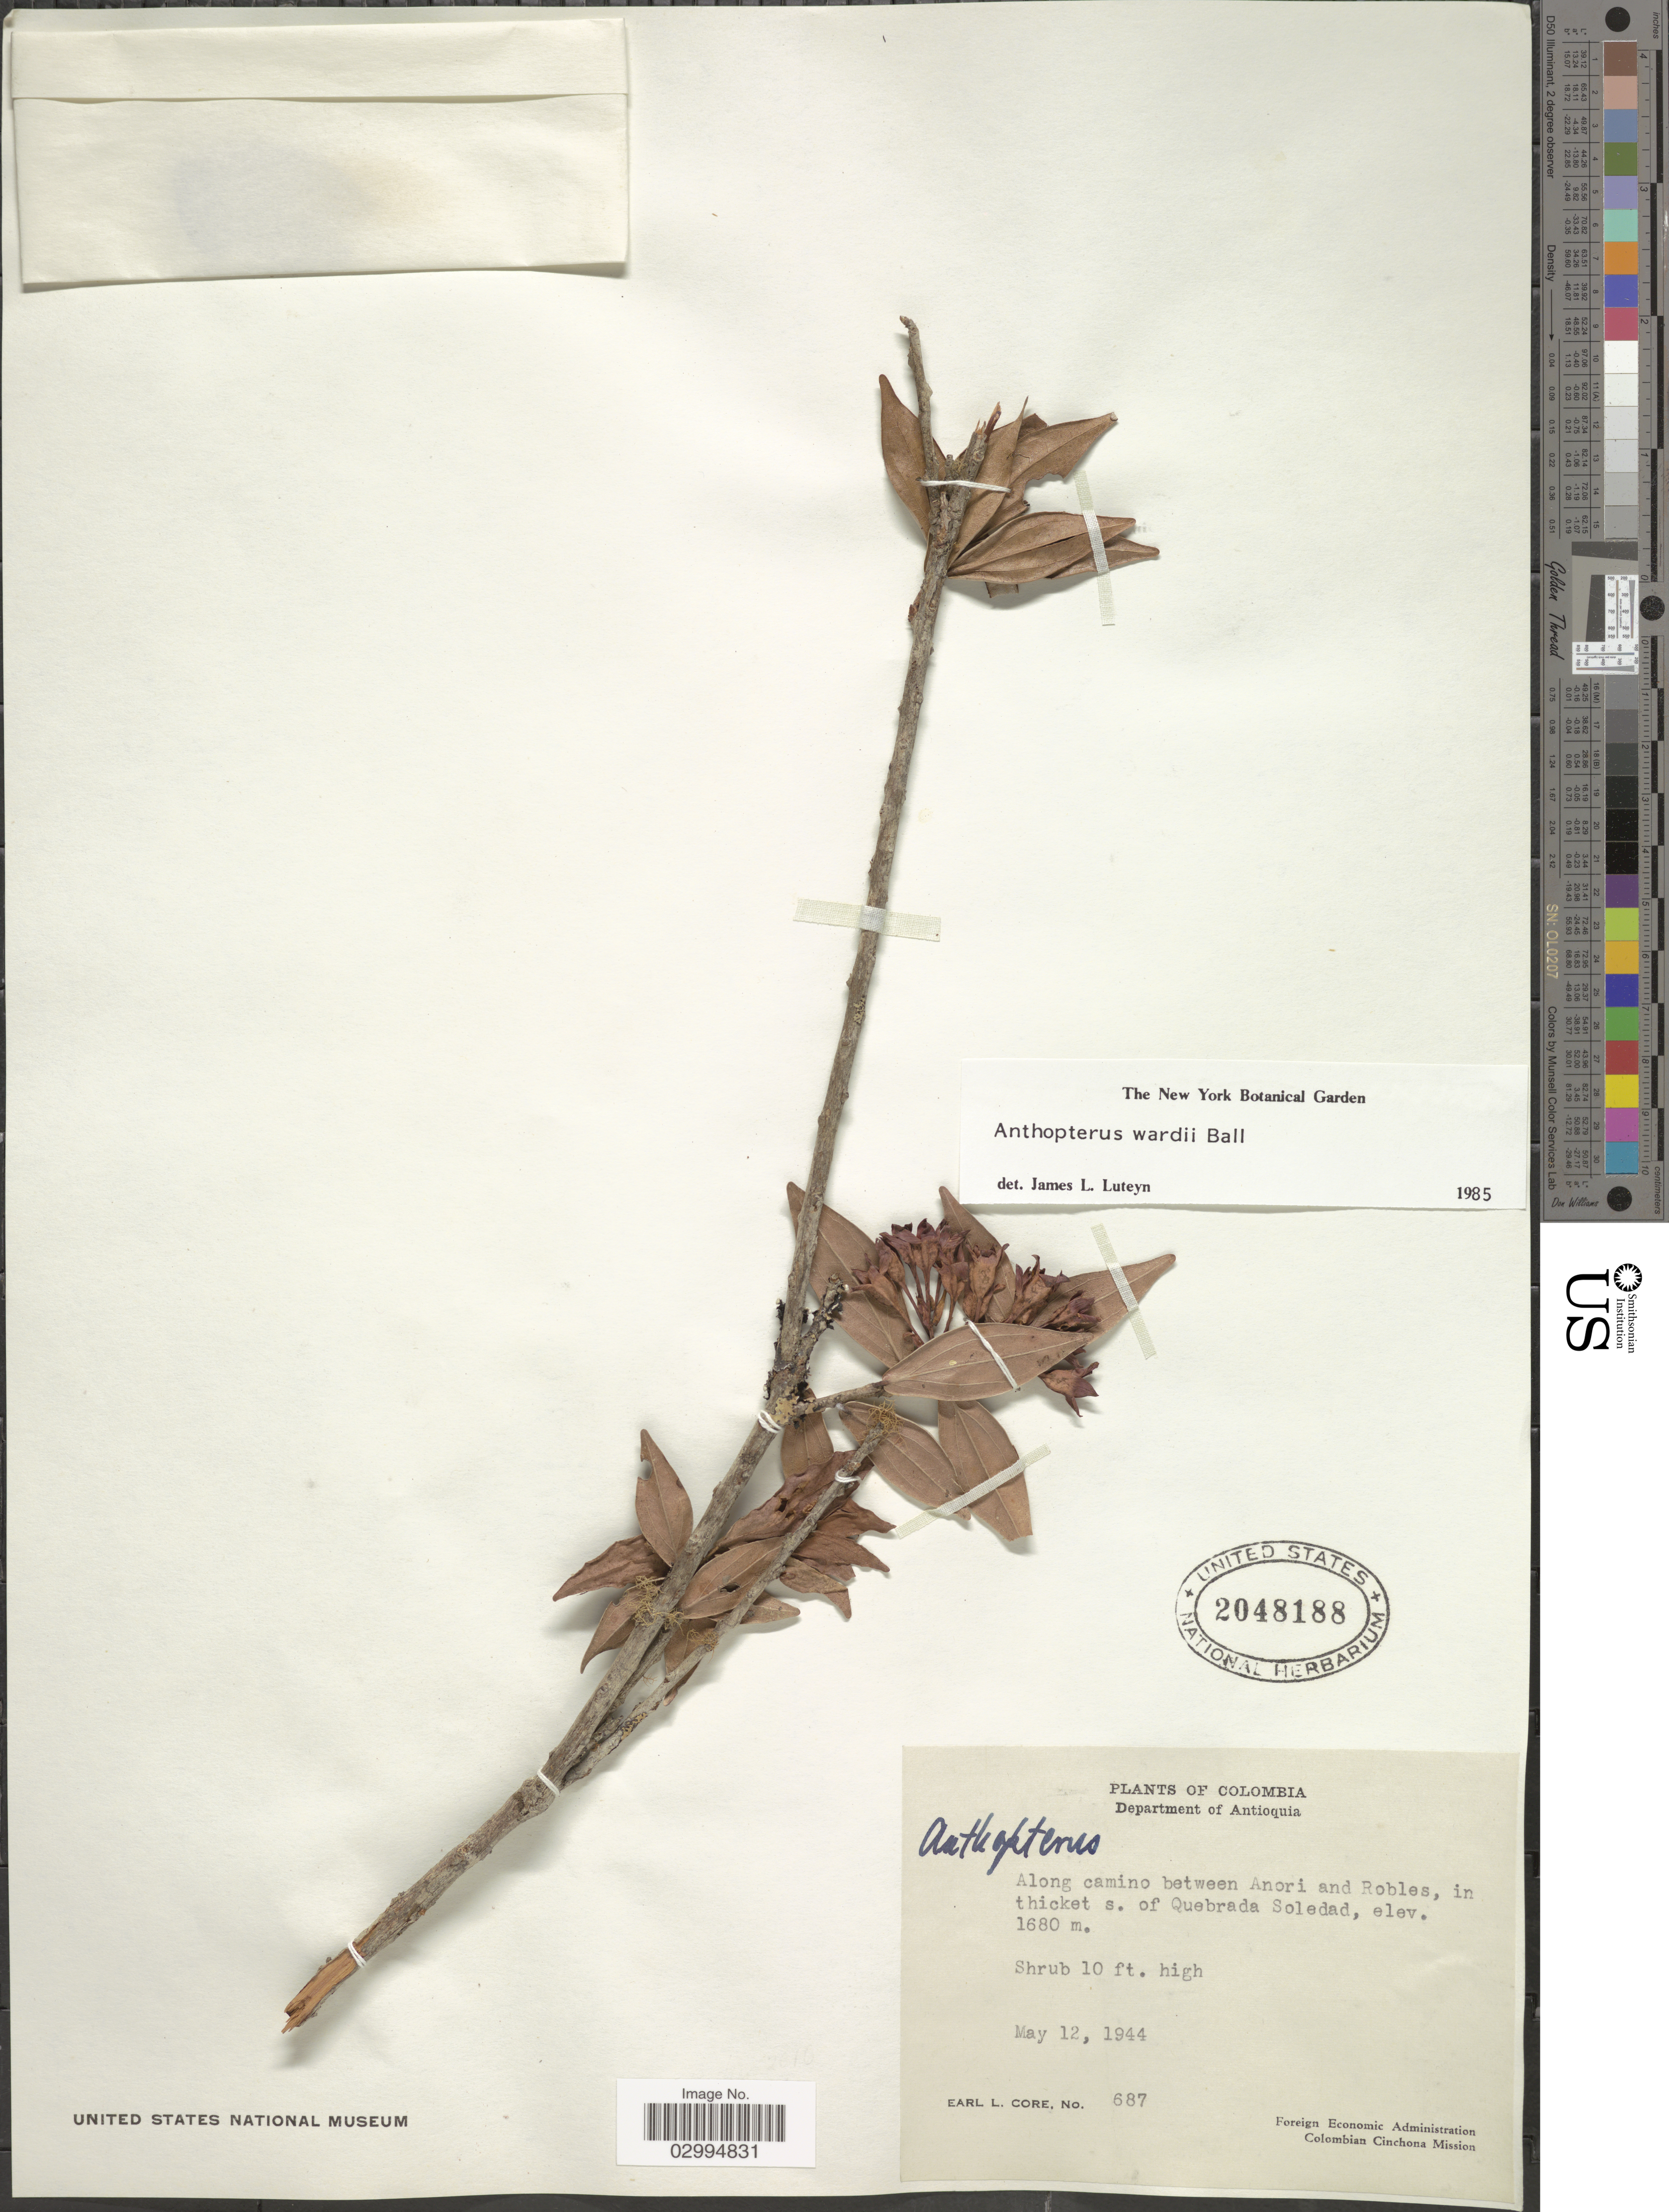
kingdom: Plantae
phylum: Tracheophyta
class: Magnoliopsida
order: Ericales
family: Ericaceae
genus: Anthopterus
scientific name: Anthopterus wardii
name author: Ball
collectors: E. Core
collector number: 687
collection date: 1944-05-12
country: Colombia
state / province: Antioquia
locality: Department of Antioquia. Along camino between Anori and Robles, in thicket s. of Quebrada Soledad.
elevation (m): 1680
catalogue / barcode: US 2048188